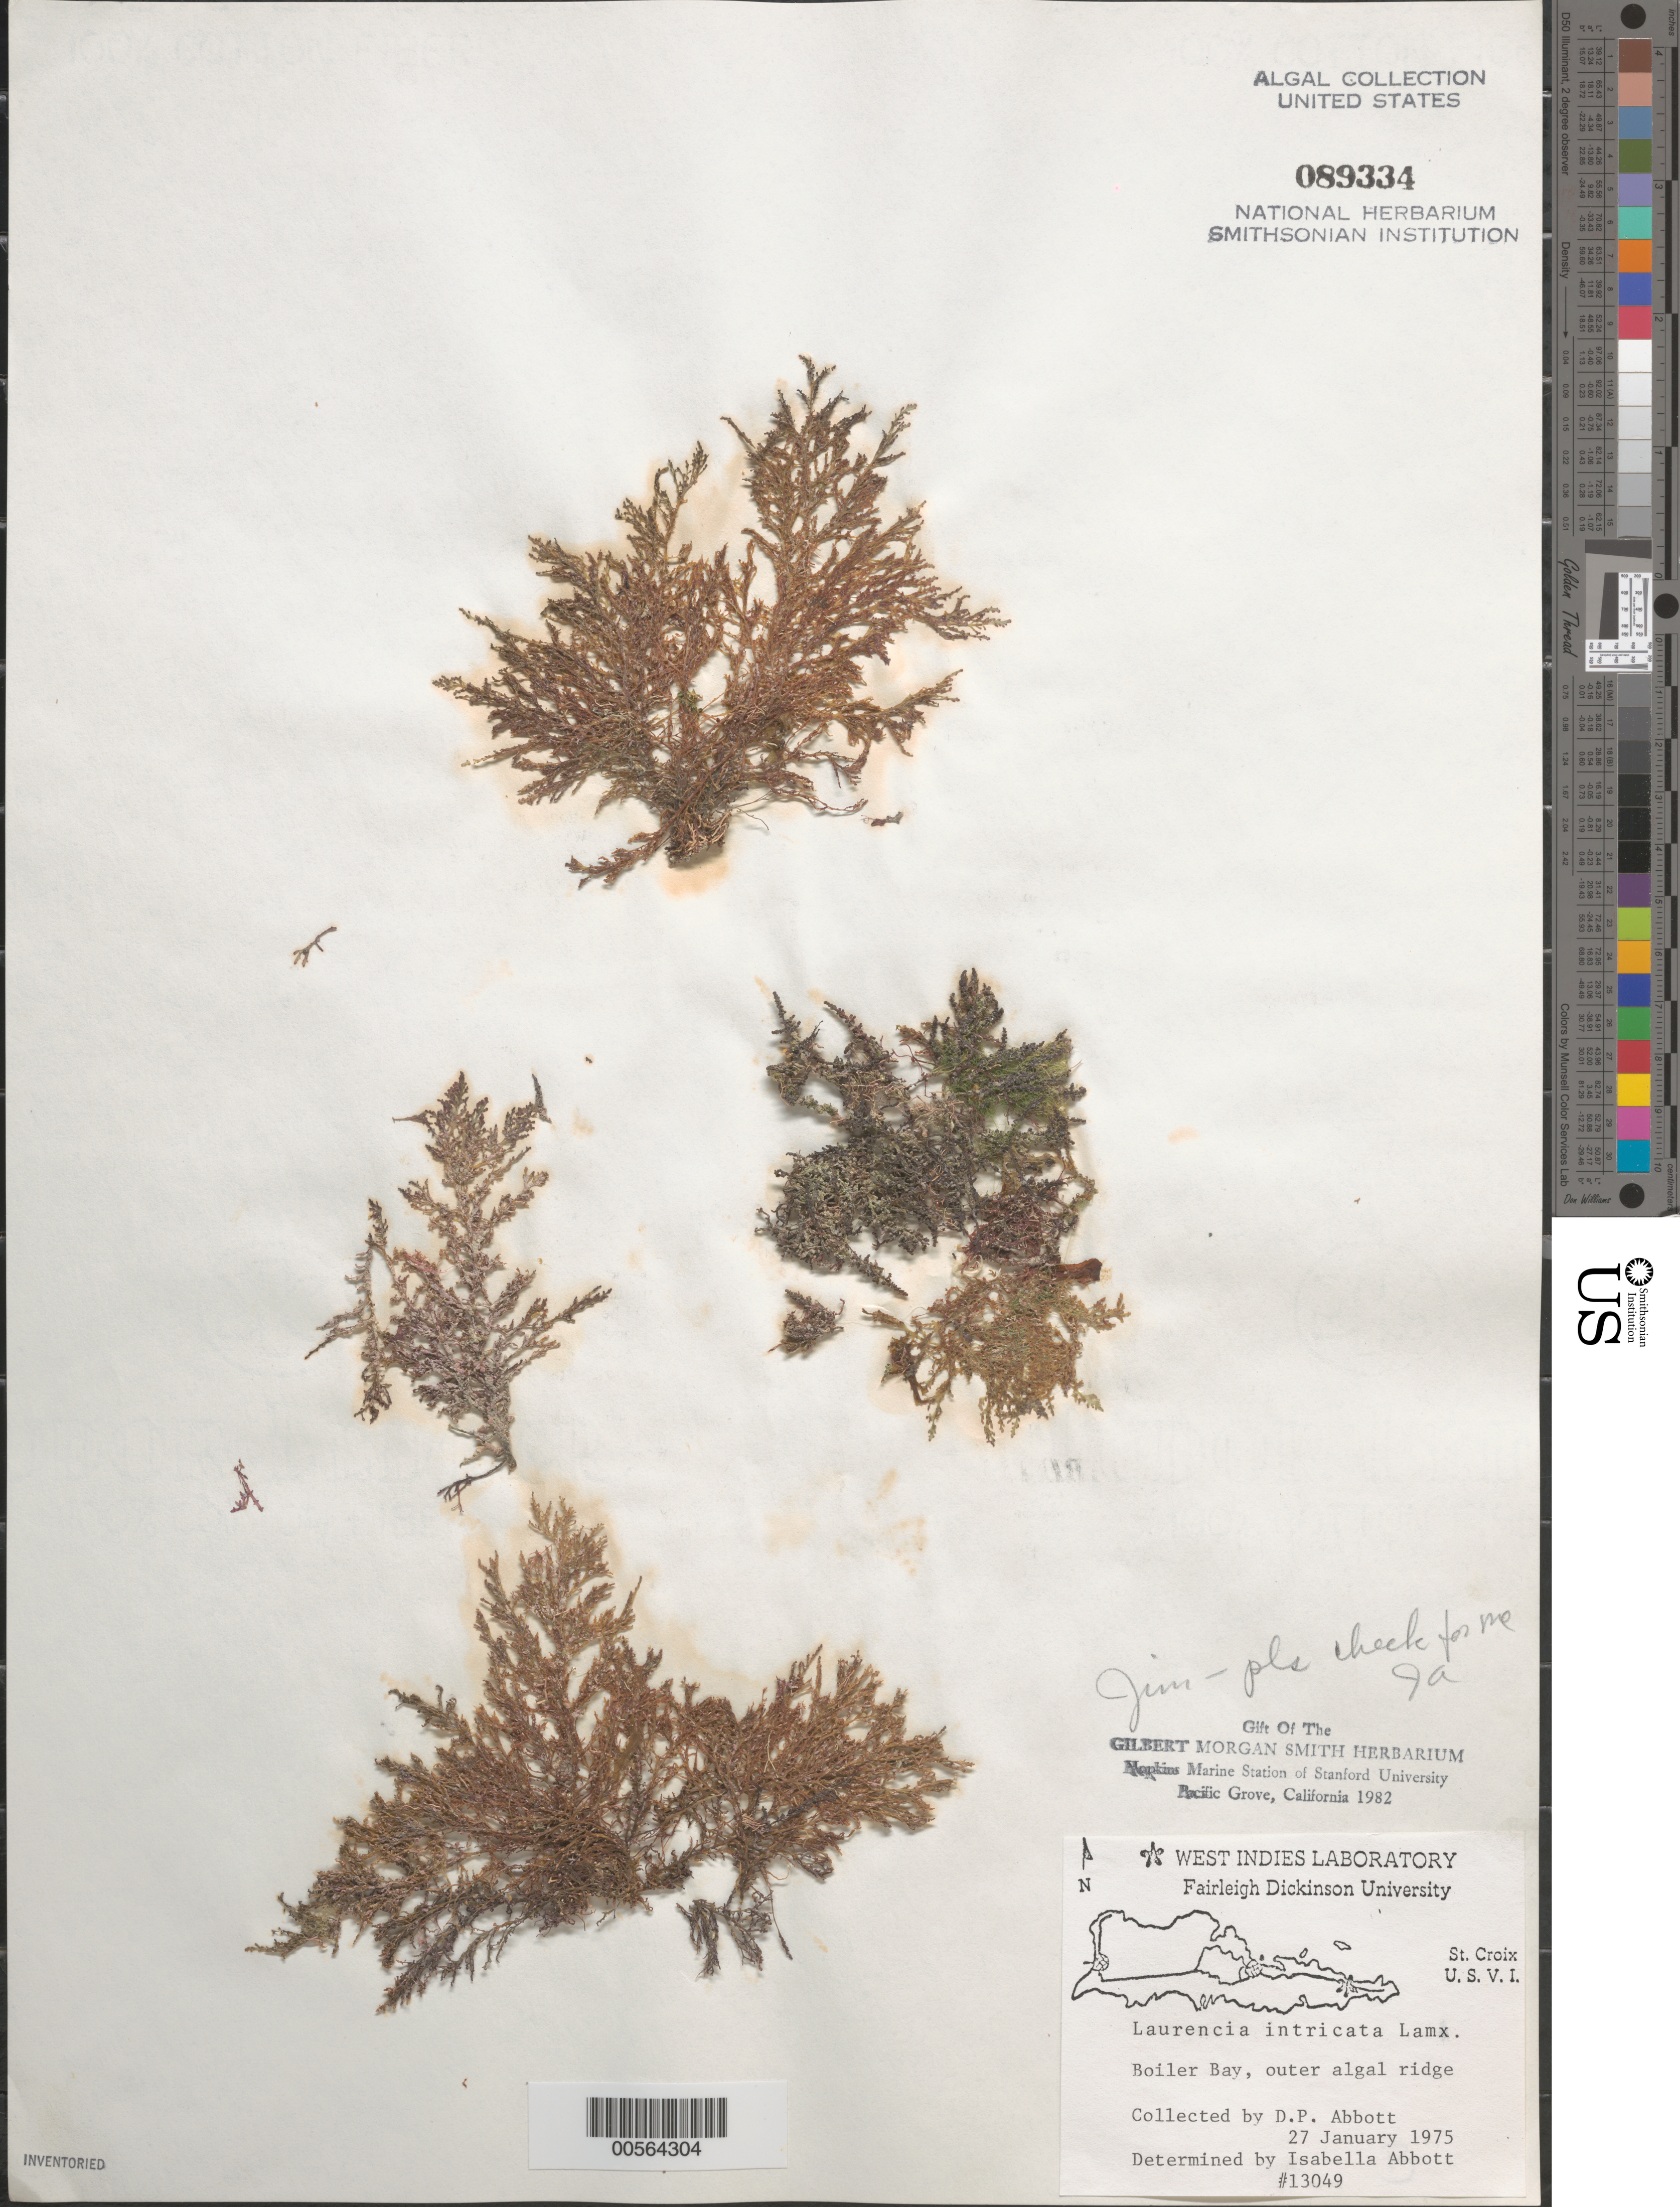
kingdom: Plantae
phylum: Rhodophyta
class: Florideophyceae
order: Ceramiales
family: Rhodomelaceae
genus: Laurencia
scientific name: Laurencia intricata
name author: J.V.Lamouroux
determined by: Abbott, Isabella A.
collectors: D. P. Abbott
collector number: IAA 13049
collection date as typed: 27 Jan 1975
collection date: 1975-01-27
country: U.S. Virgin Islands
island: St. Croix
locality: Boiler Bay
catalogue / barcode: US 89334